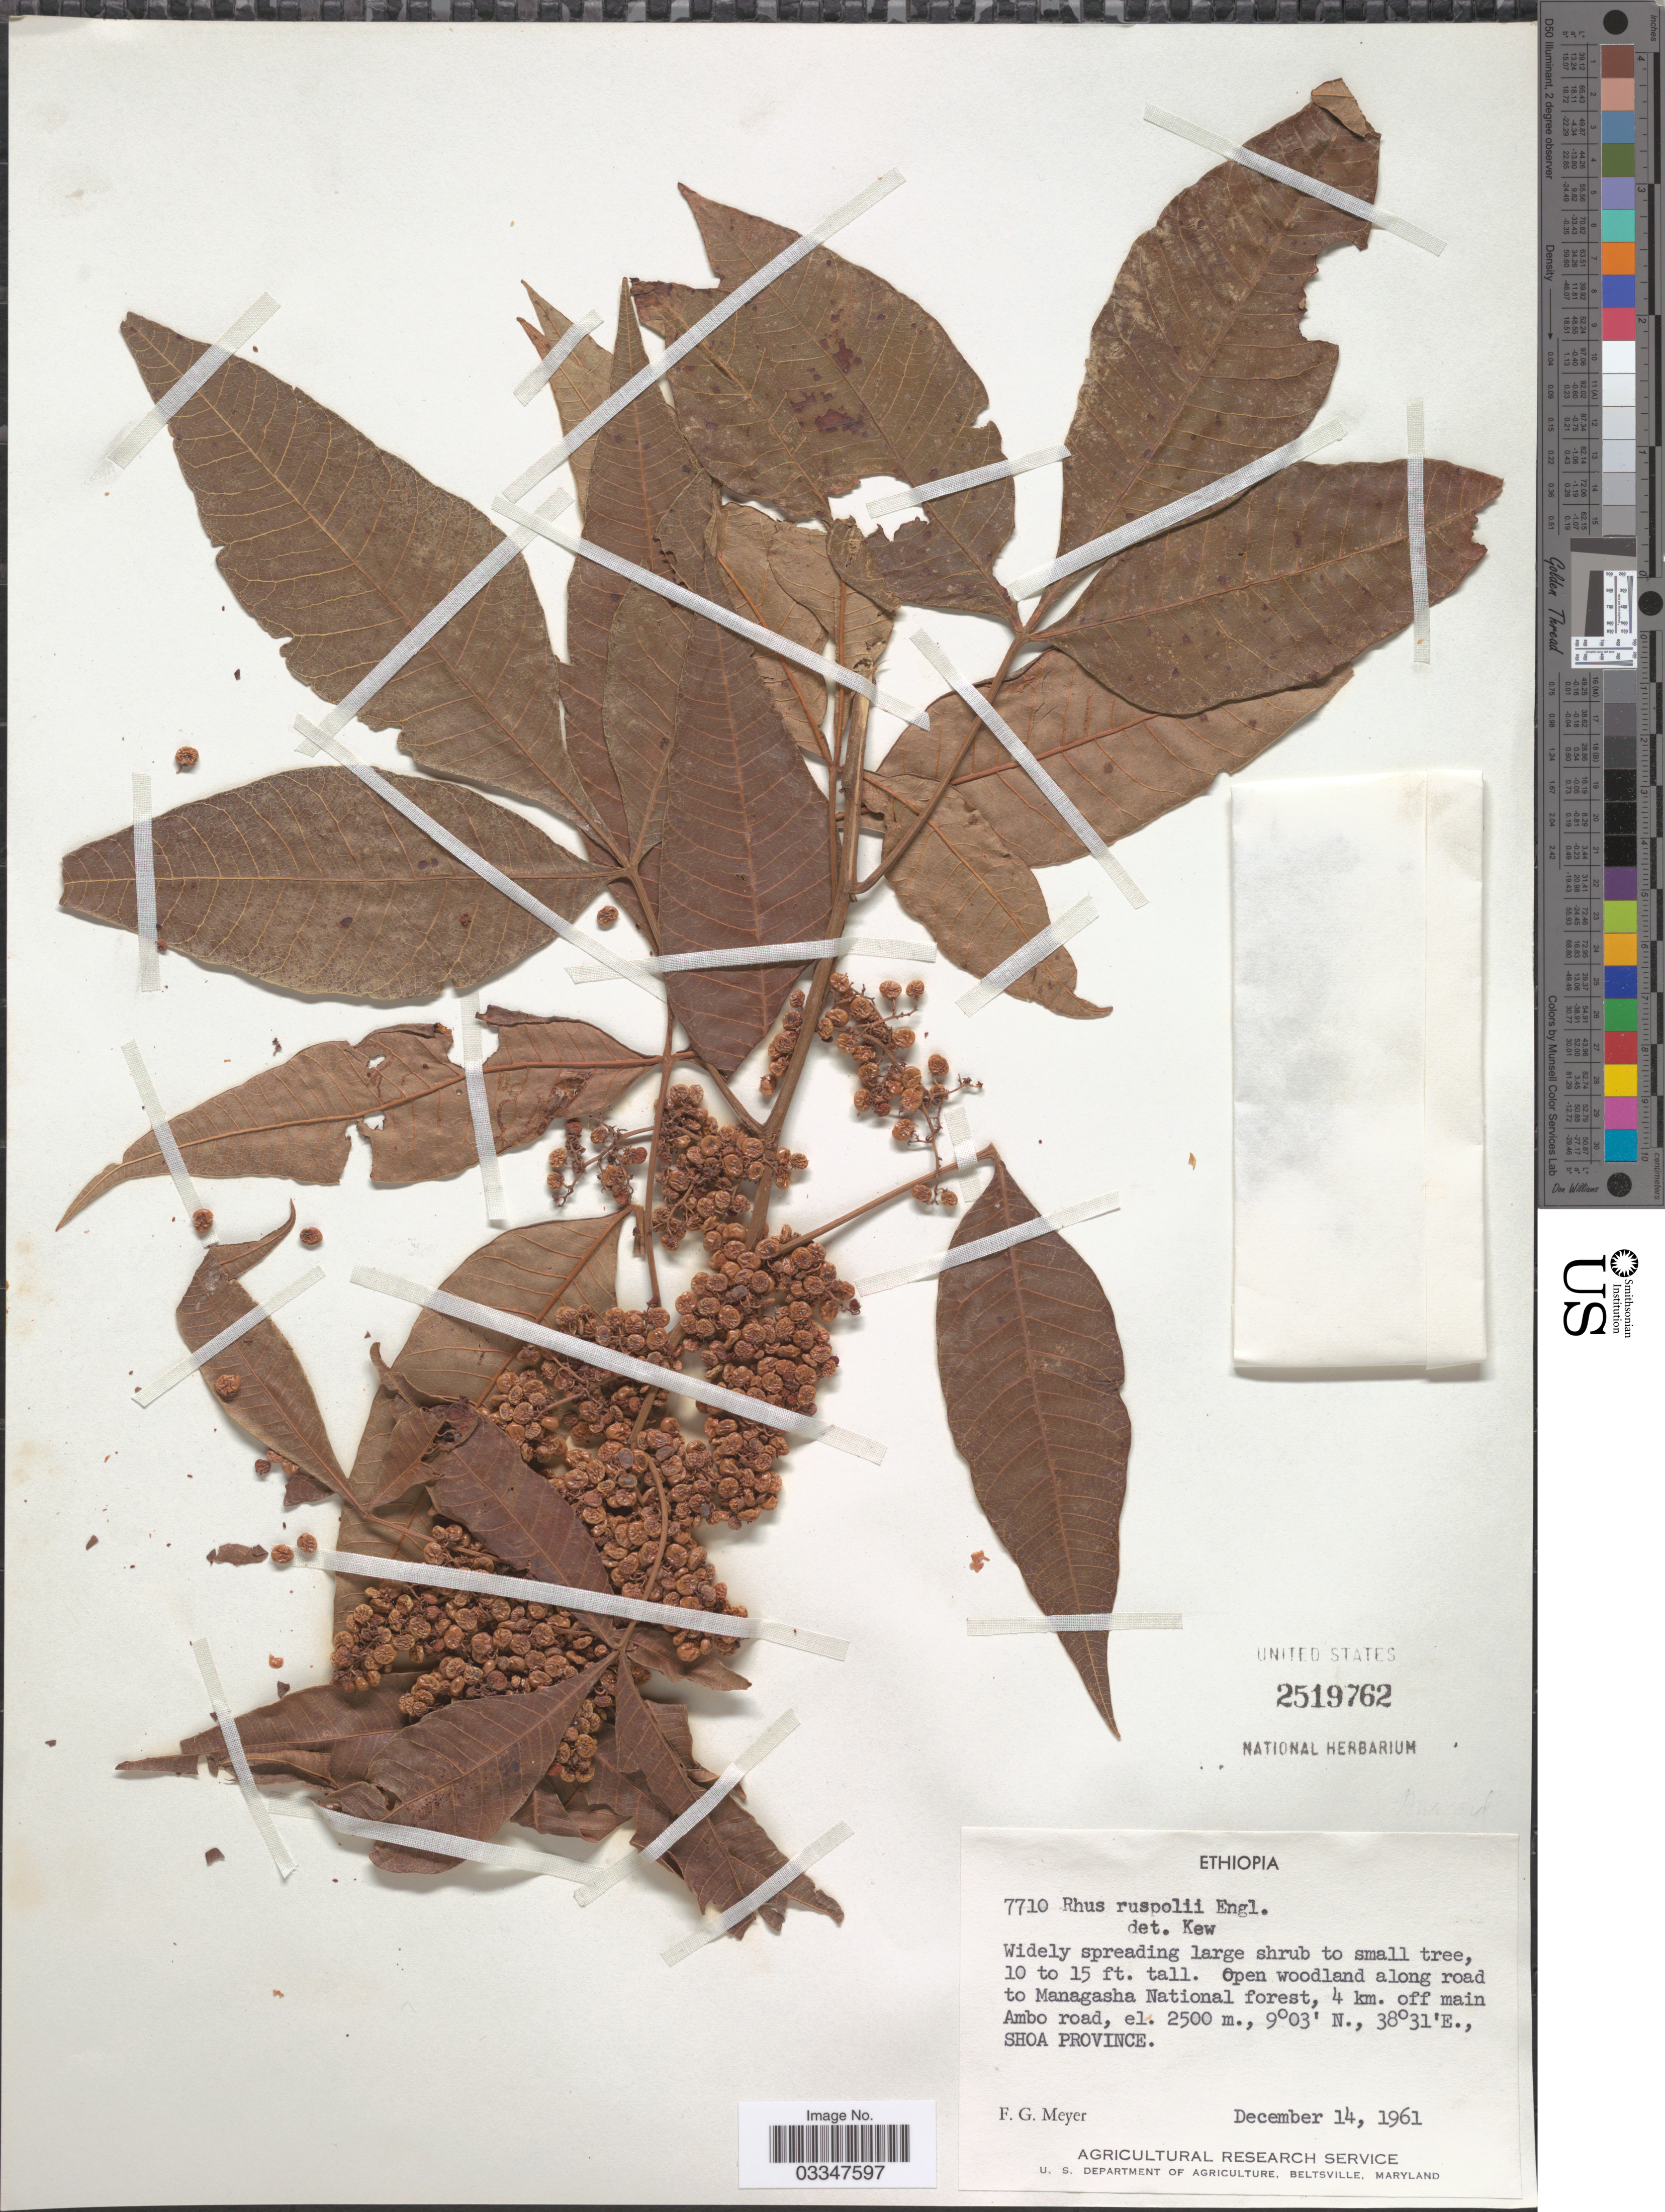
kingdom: Plantae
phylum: Tracheophyta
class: Magnoliopsida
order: Sapindales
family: Anacardiaceae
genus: Rhus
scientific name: Rhus ruspolii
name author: Engl.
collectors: F. G. Meyer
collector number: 7710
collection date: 1961-12-14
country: Ethiopia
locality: Open woodland along road to Managasha National Forest, 4 km. off main Ambo road. Shoa Province.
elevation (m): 2500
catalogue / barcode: US 2519762